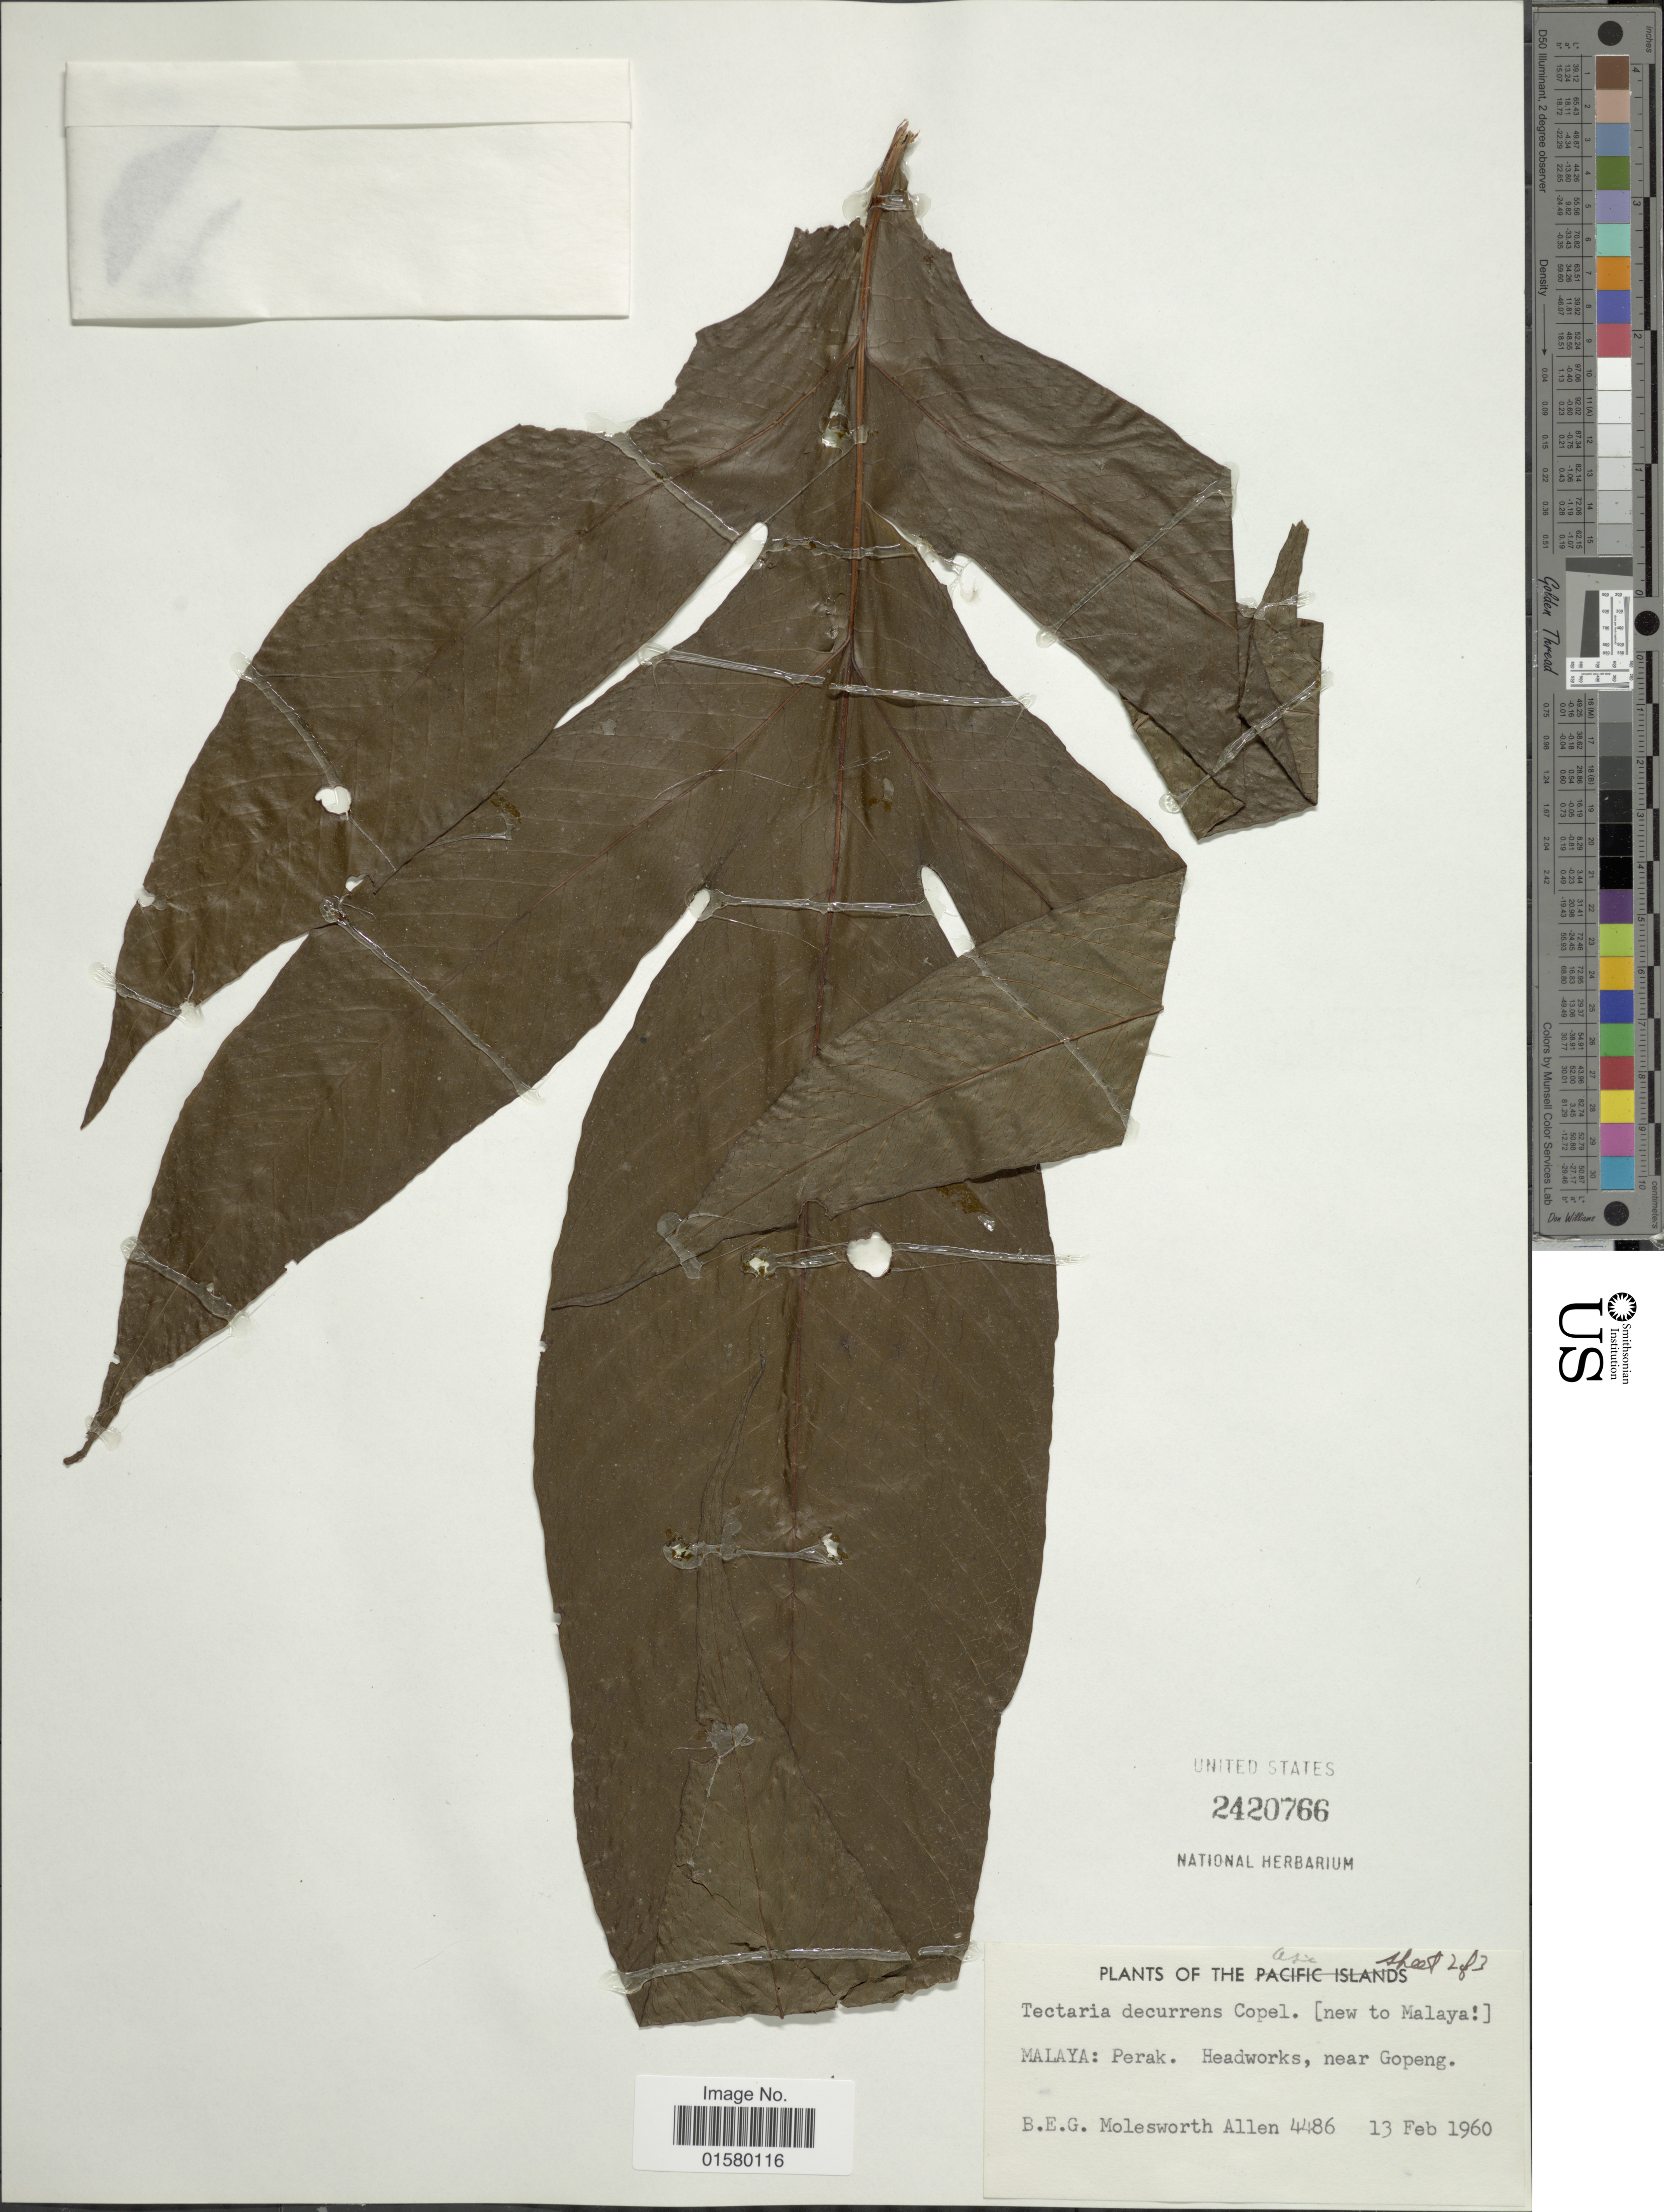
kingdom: Plantae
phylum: Tracheophyta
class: Polypodiopsida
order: Polypodiales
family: Tectariaceae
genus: Tectaria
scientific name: Tectaria decurrens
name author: (Presel.) Copel. in Elmer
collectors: B. E. G. Molesworth-Allen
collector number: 4486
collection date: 1960-02-13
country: Malaysia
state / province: Perak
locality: Malaya, Perak. Headworks, near Gopeng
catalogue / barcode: US 2420766